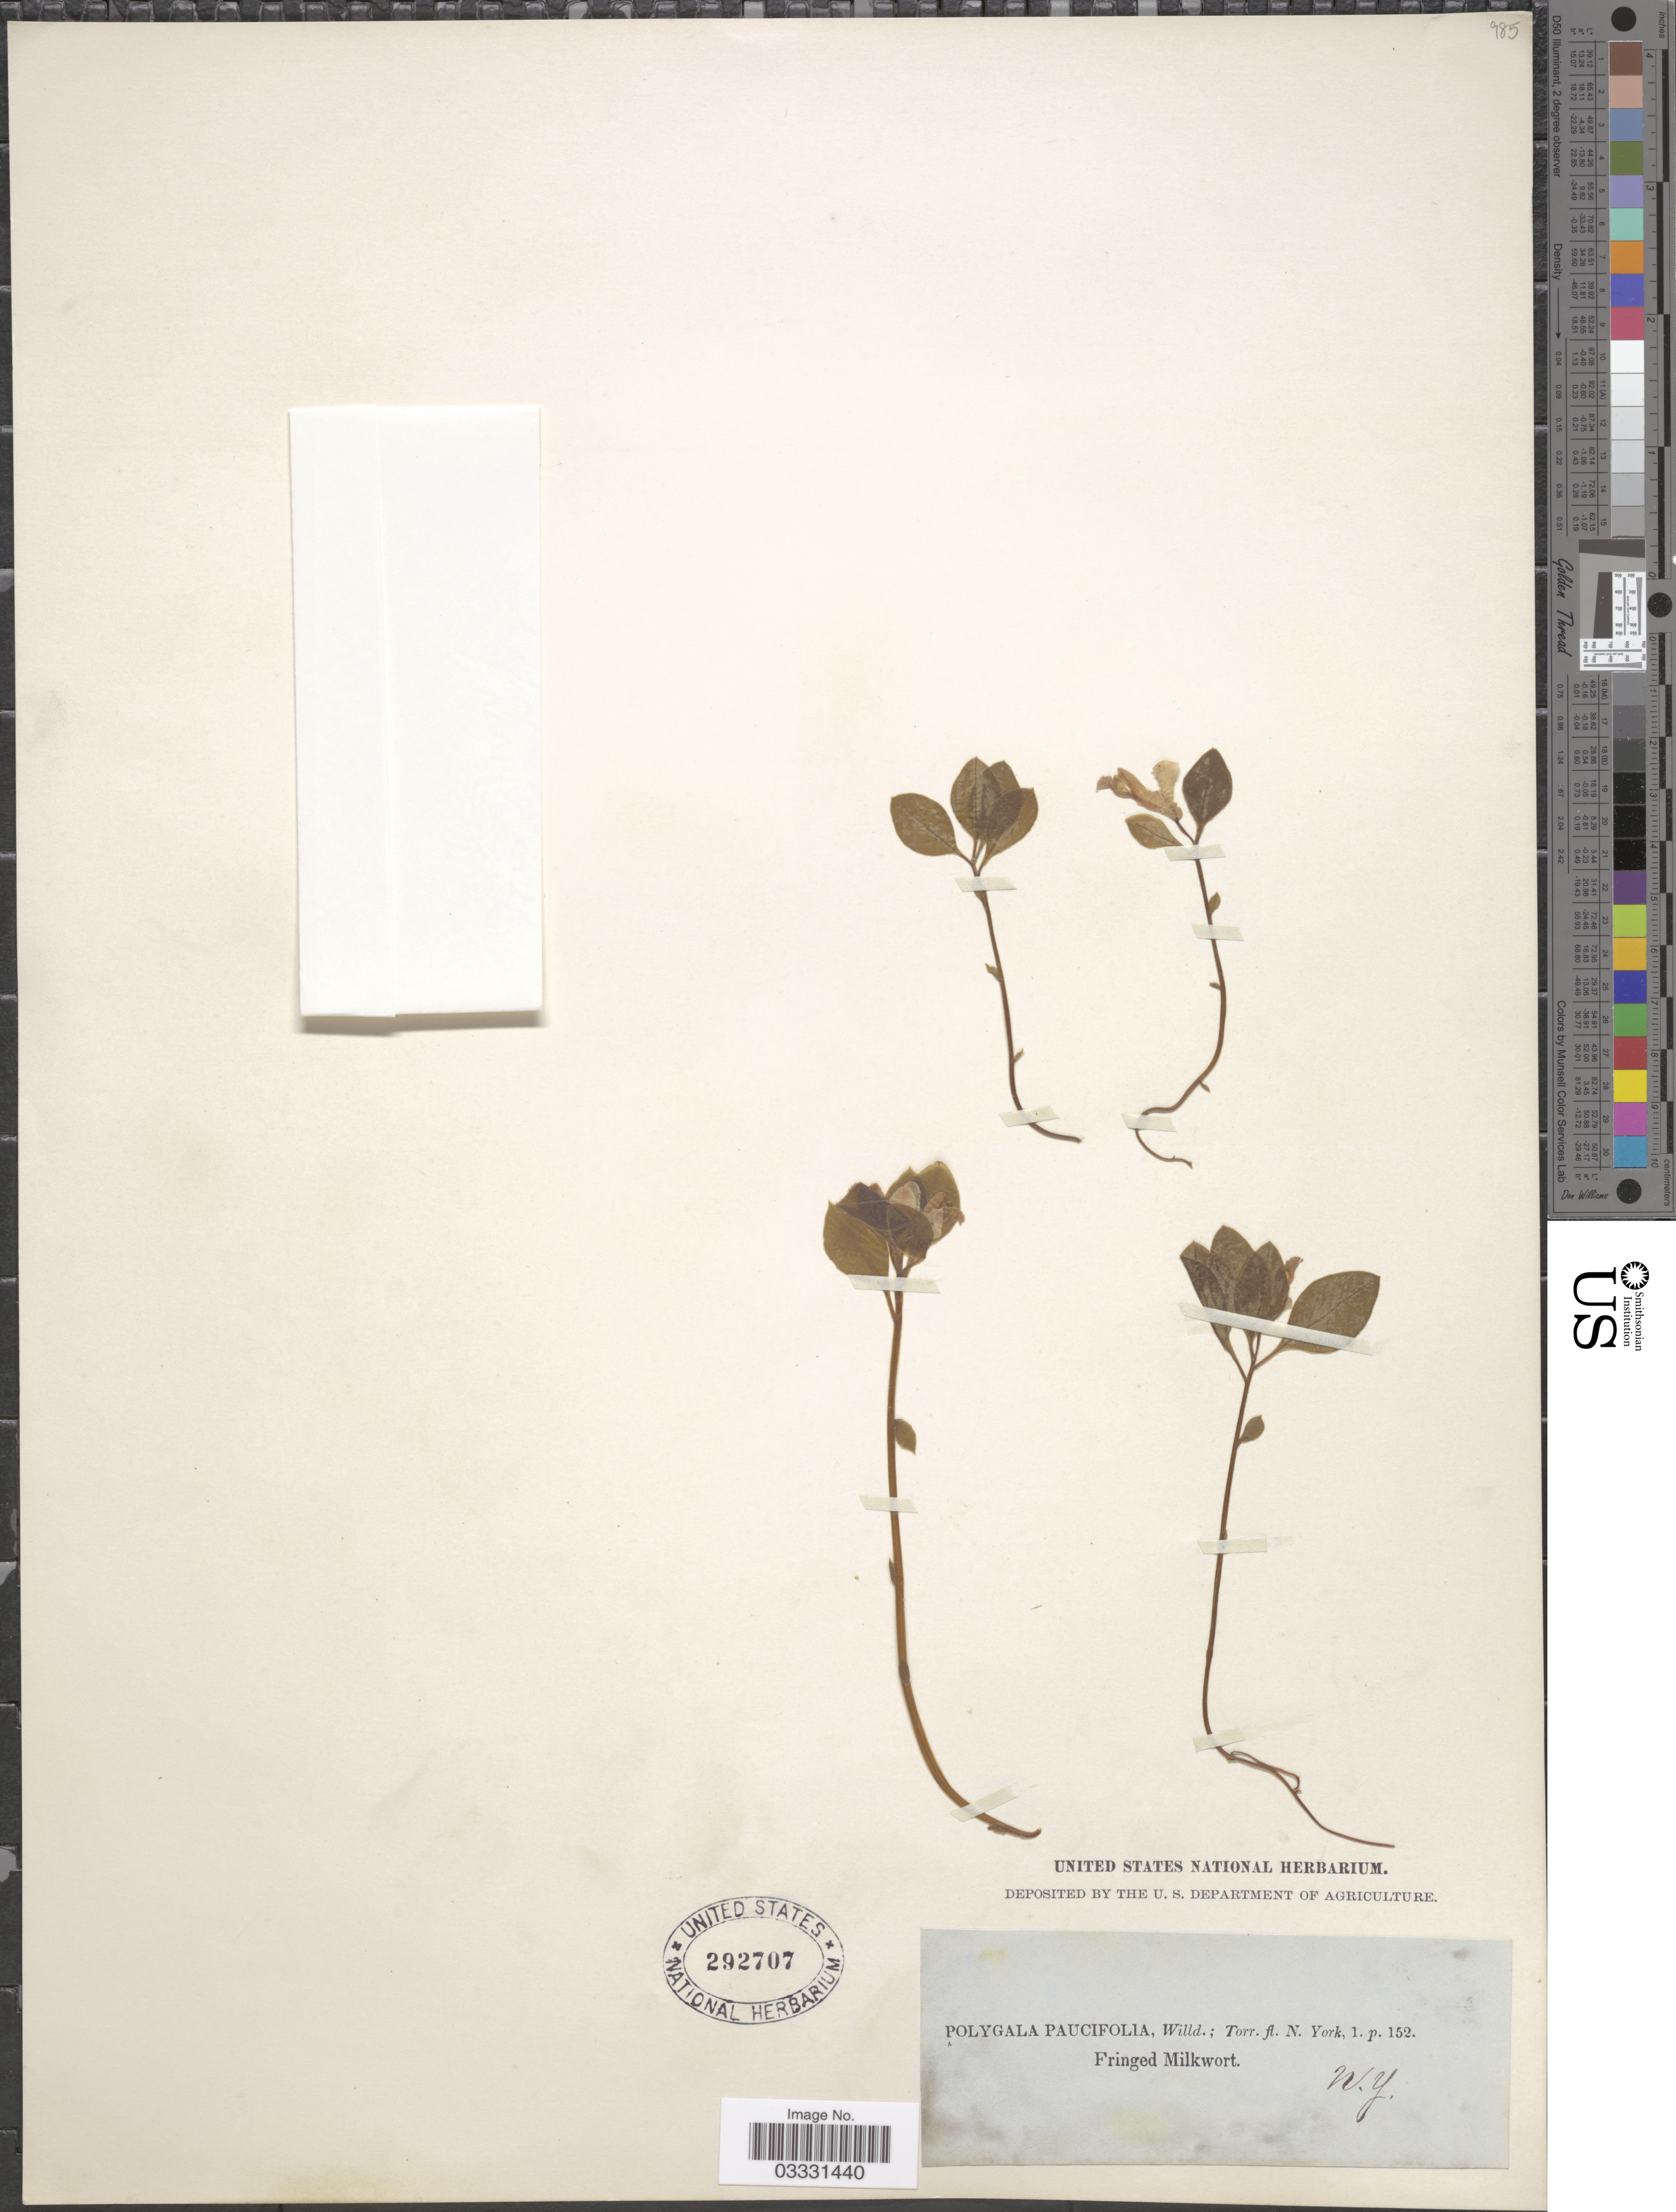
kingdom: Plantae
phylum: Tracheophyta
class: Magnoliopsida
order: Fabales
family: Polygalaceae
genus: Polygaloides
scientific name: Polygaloides paucifolia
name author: (Willd.) J.R. Abbott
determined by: Strong, Mark T., (BOT), Smithsonian Institution - National Museum of Natural History (UNITED STATES)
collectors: ex herb. United States National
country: United States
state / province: New York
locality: Fringed Milkwort.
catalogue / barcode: US 292707